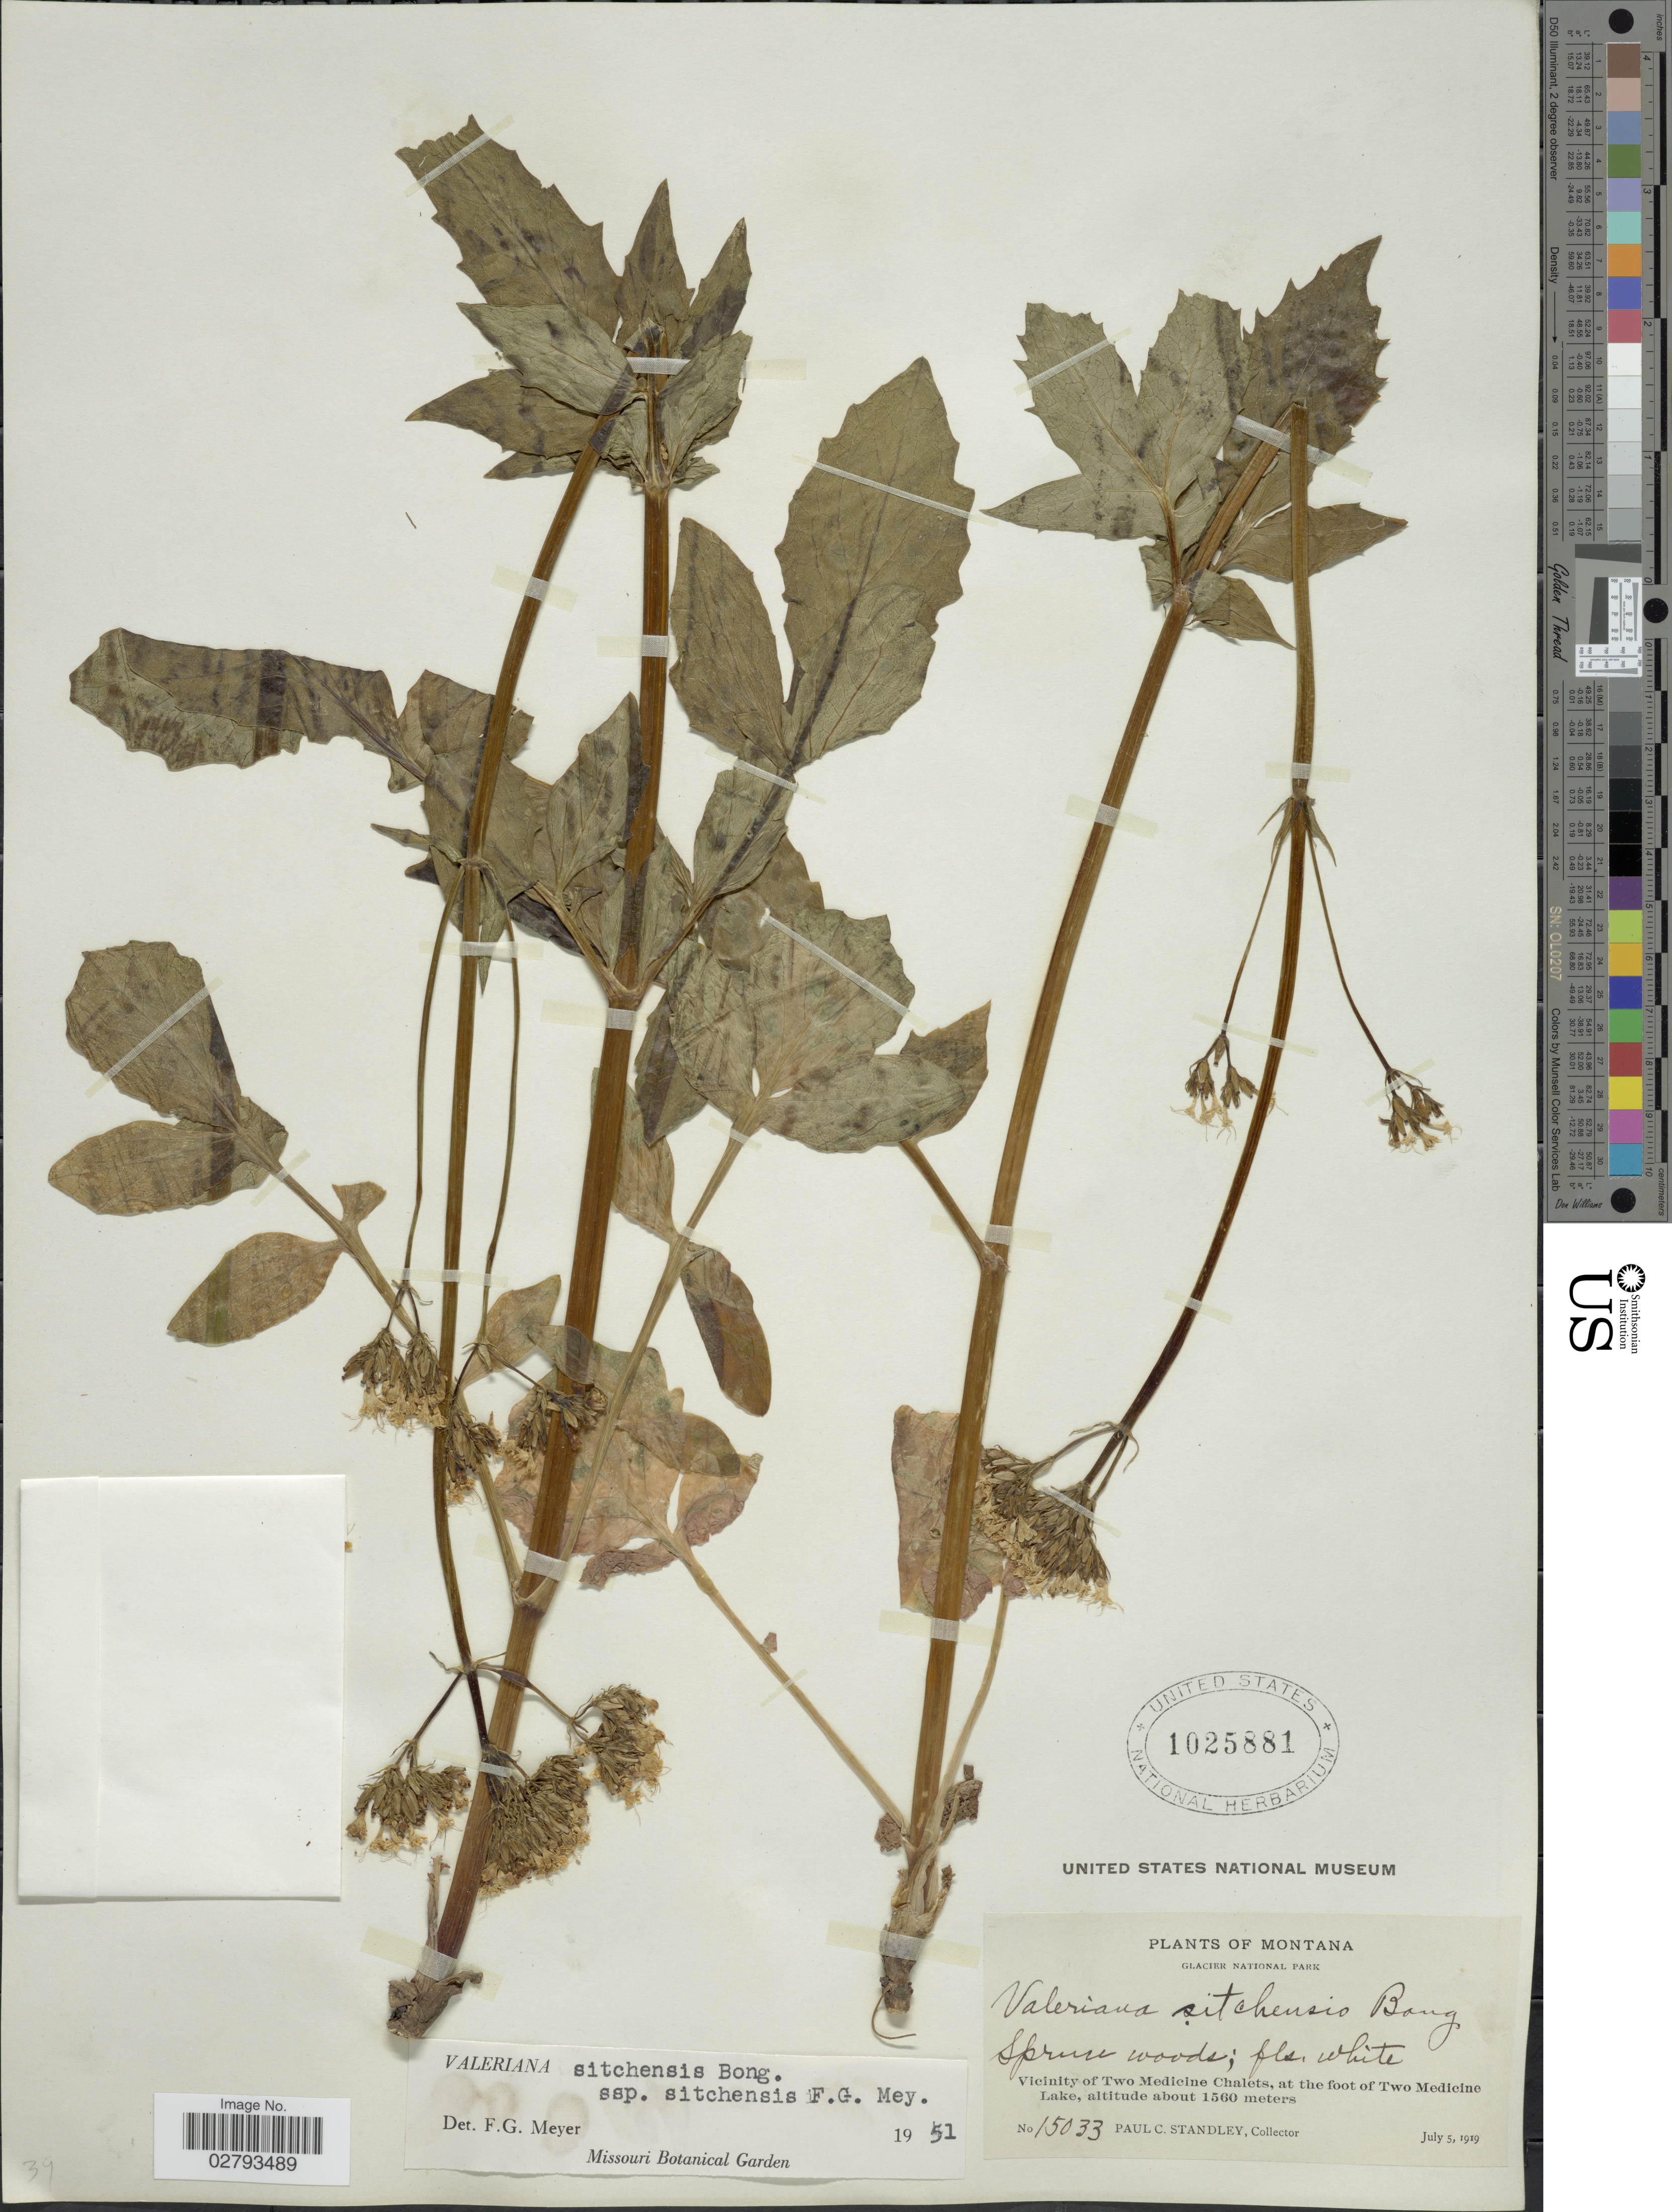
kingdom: Plantae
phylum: Tracheophyta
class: Magnoliopsida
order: Dipsacales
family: Caprifoliaceae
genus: Valeriana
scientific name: Valeriana sitchensis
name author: Bong.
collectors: P. C. Standley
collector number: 15033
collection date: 1919-07-05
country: United States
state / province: Montana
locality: Glacier National Park. Vicinity of Two Medicine Chalets, at the foot of Two Medicine Lake.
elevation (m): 1560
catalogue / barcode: US 1025881